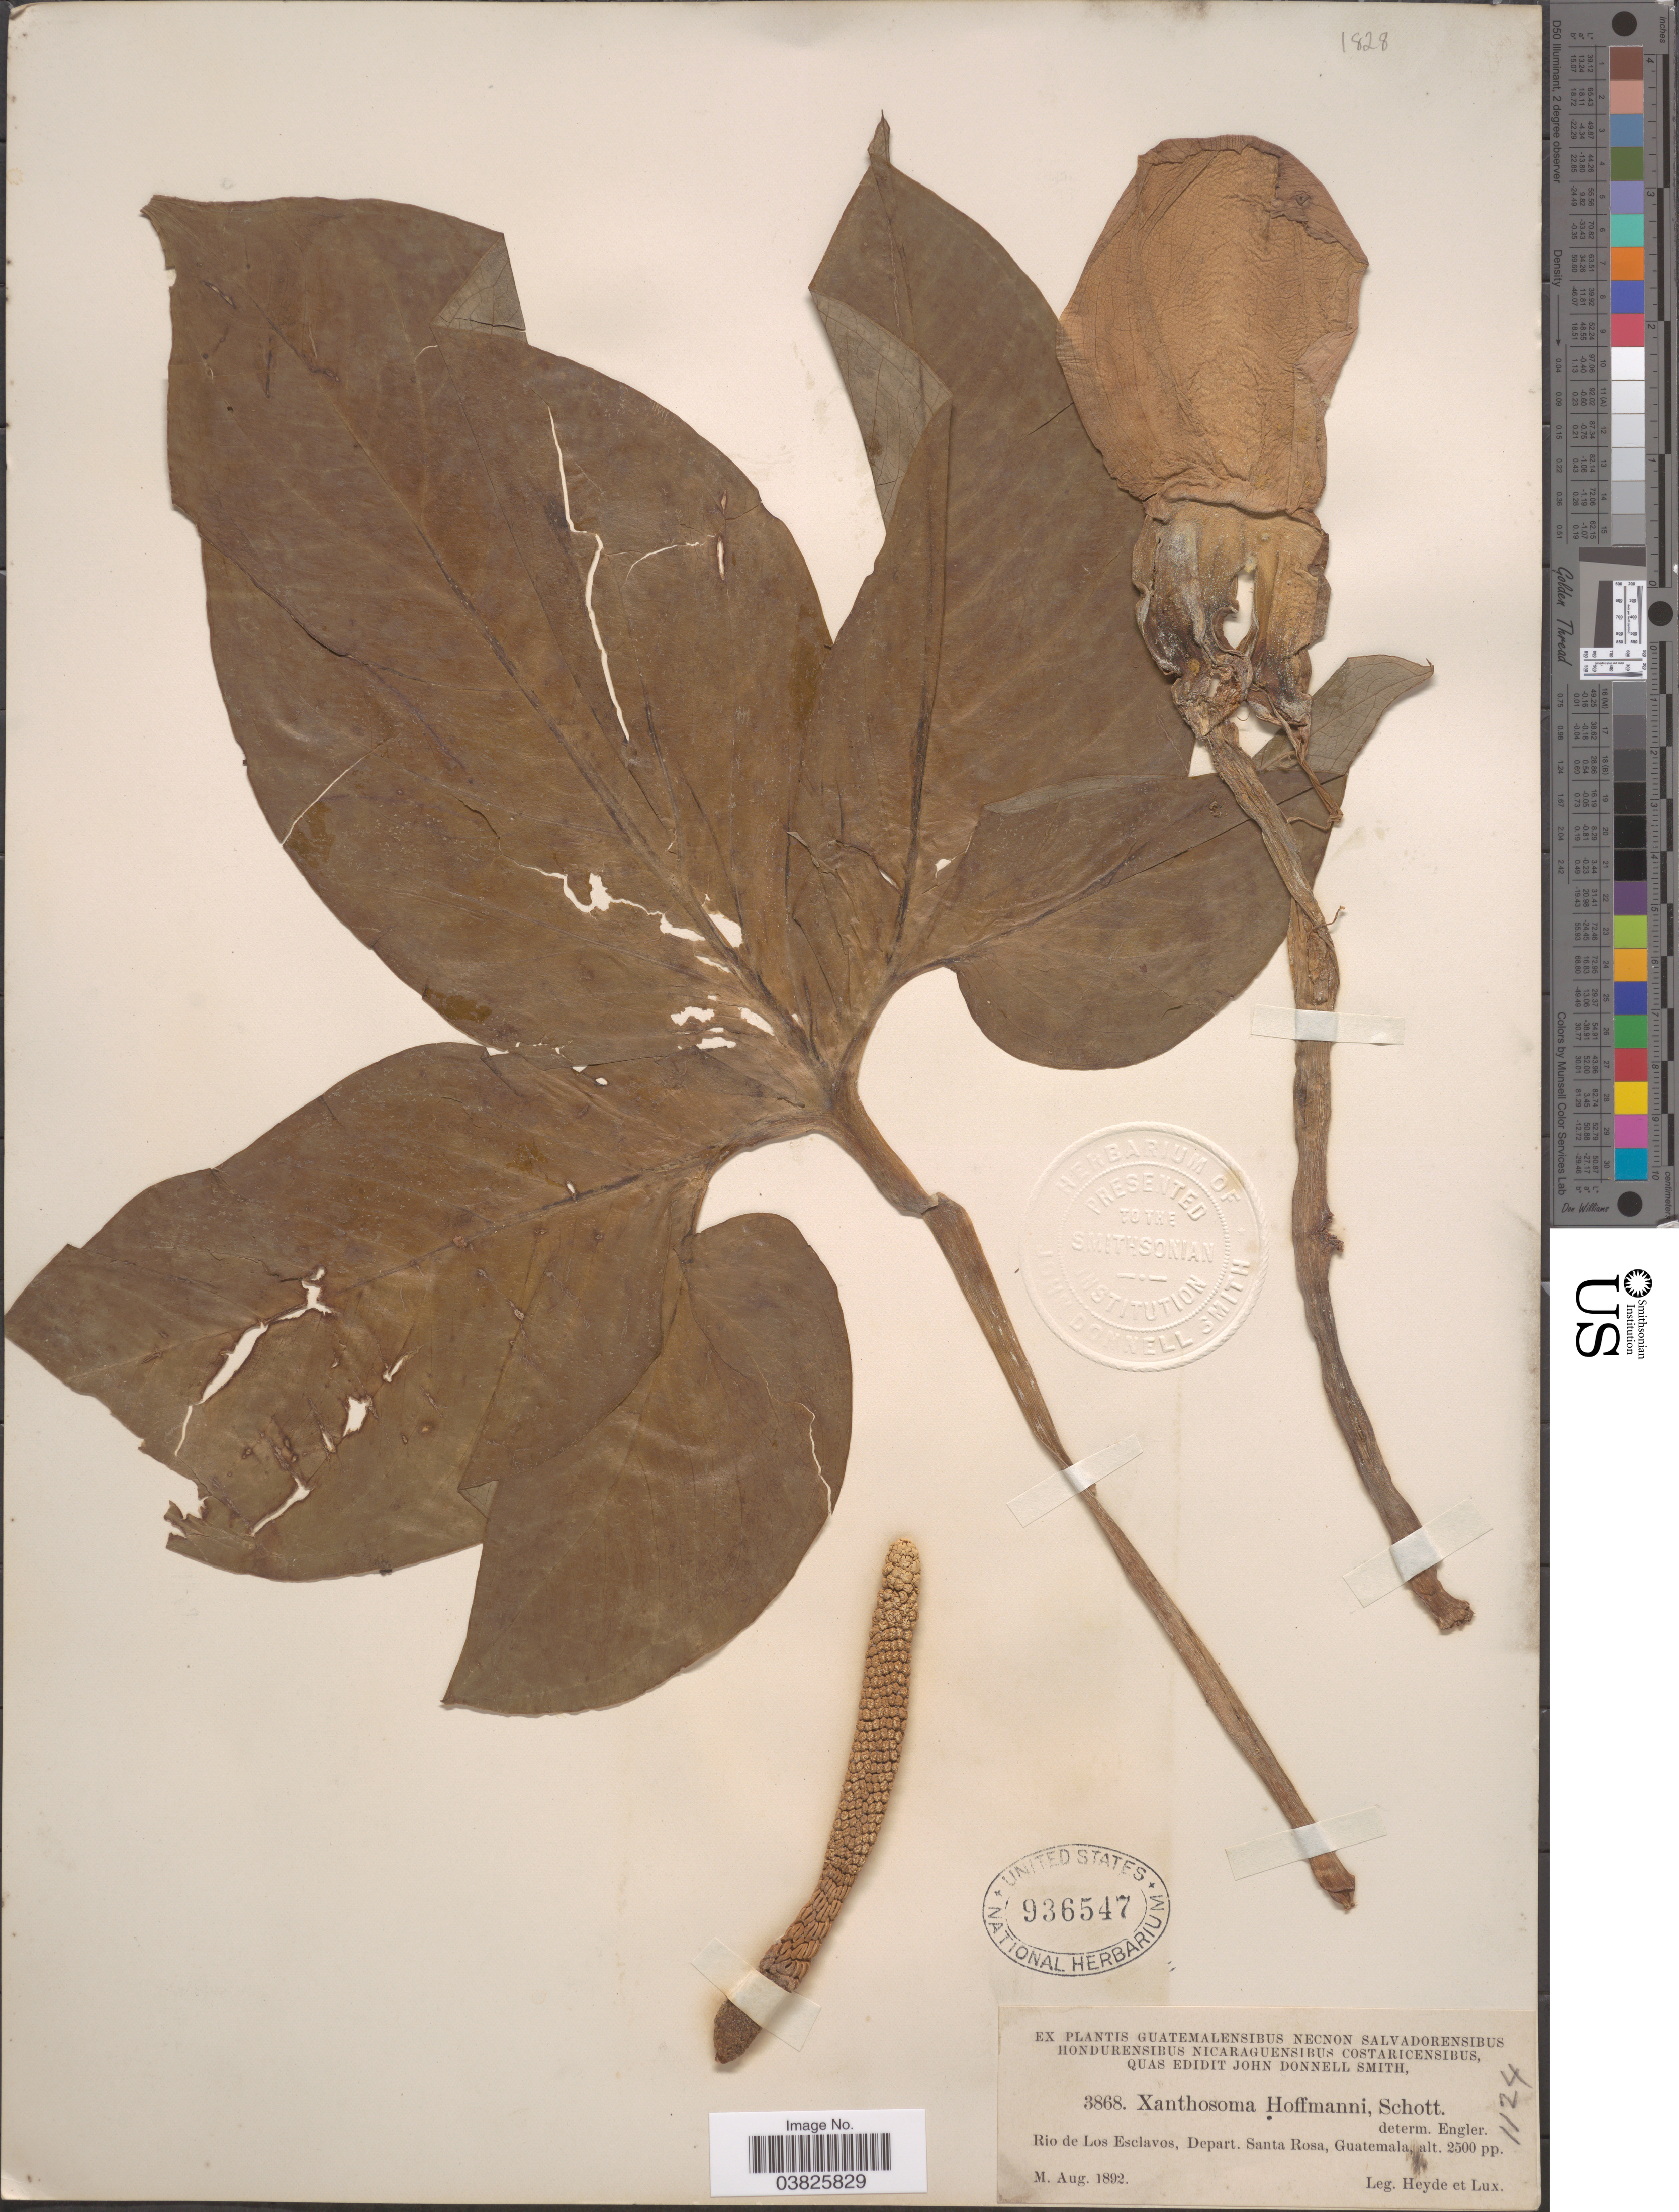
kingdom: Plantae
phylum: Tracheophyta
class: Liliopsida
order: Alismatales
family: Araceae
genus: Xanthosoma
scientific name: Xanthosoma hoffmannii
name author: (Schott) Schott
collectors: Heyde & Lux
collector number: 3868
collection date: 1892-08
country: Guatemala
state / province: Santa Rosa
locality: Rio de Los Esclavos, Depart. Santa Rosa.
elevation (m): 762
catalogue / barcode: US 936547